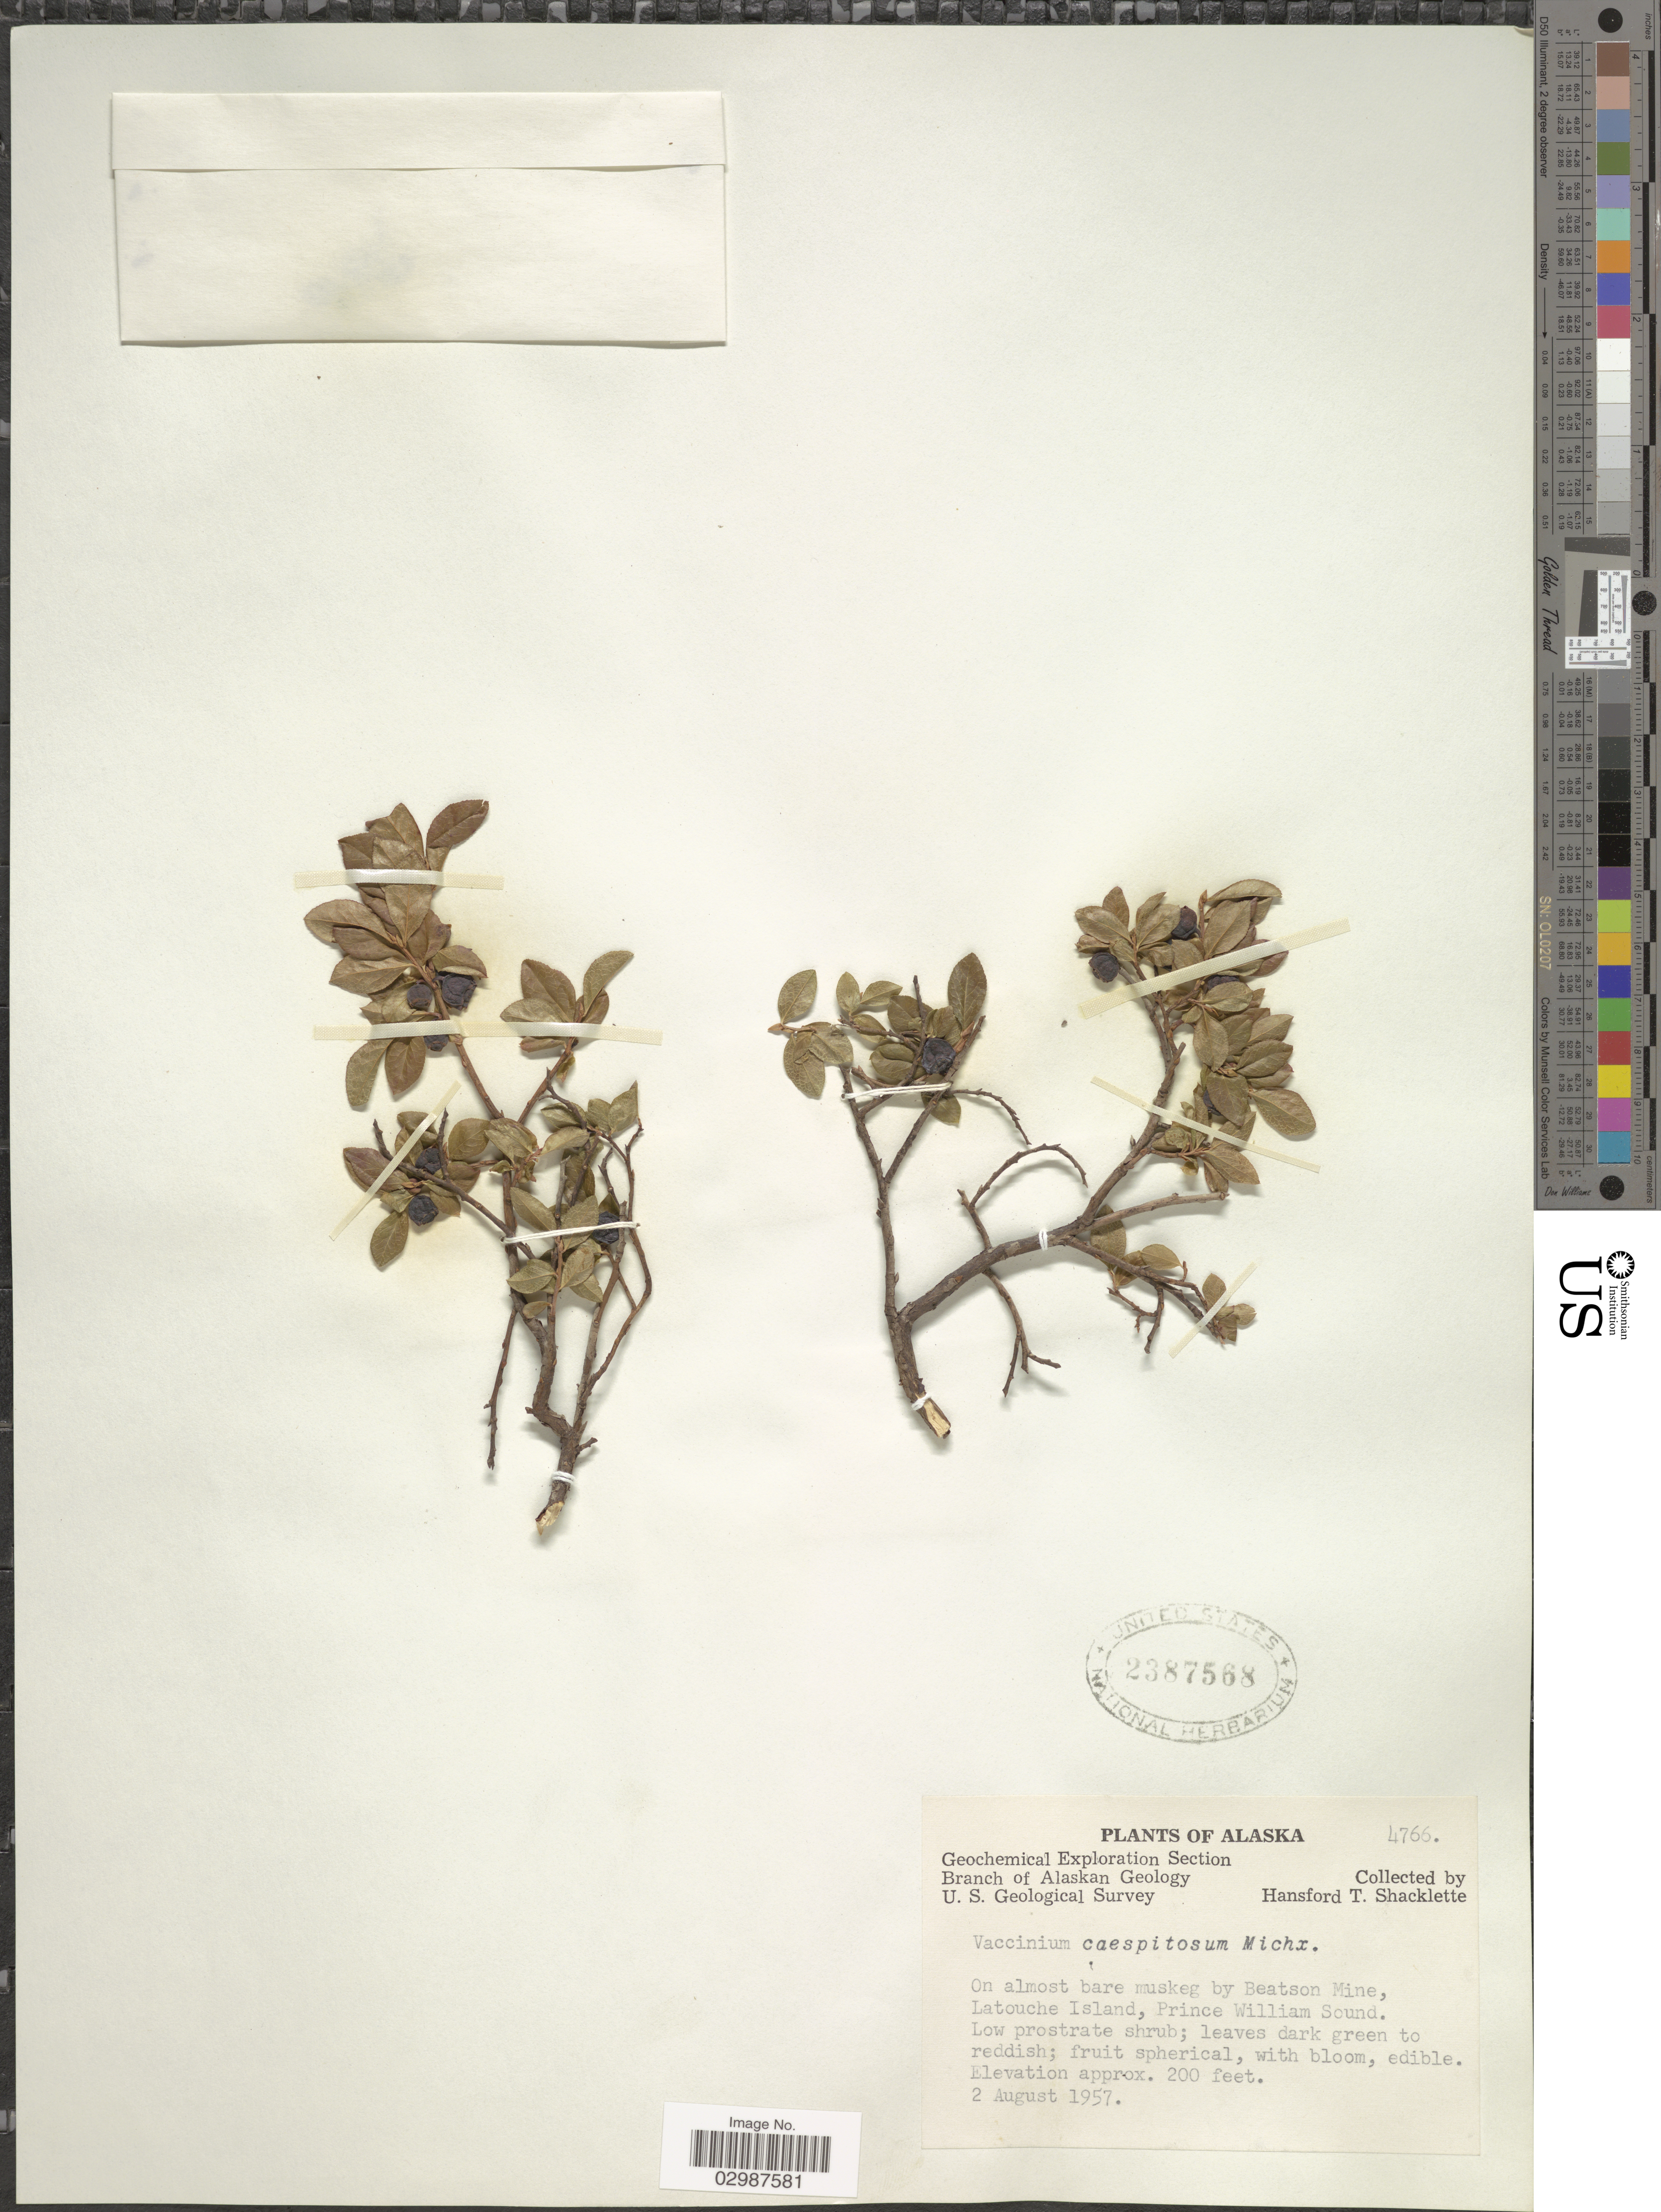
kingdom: Plantae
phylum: Tracheophyta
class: Magnoliopsida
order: Ericales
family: Ericaceae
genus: Vaccinium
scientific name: Vaccinium caespitosum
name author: Michx.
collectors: H. Shacklette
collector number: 4766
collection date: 1957-08-02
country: United States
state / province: Alaska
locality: Beatson Mine, Latouche Island, Prince William Sound.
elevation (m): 61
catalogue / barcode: US 2387568